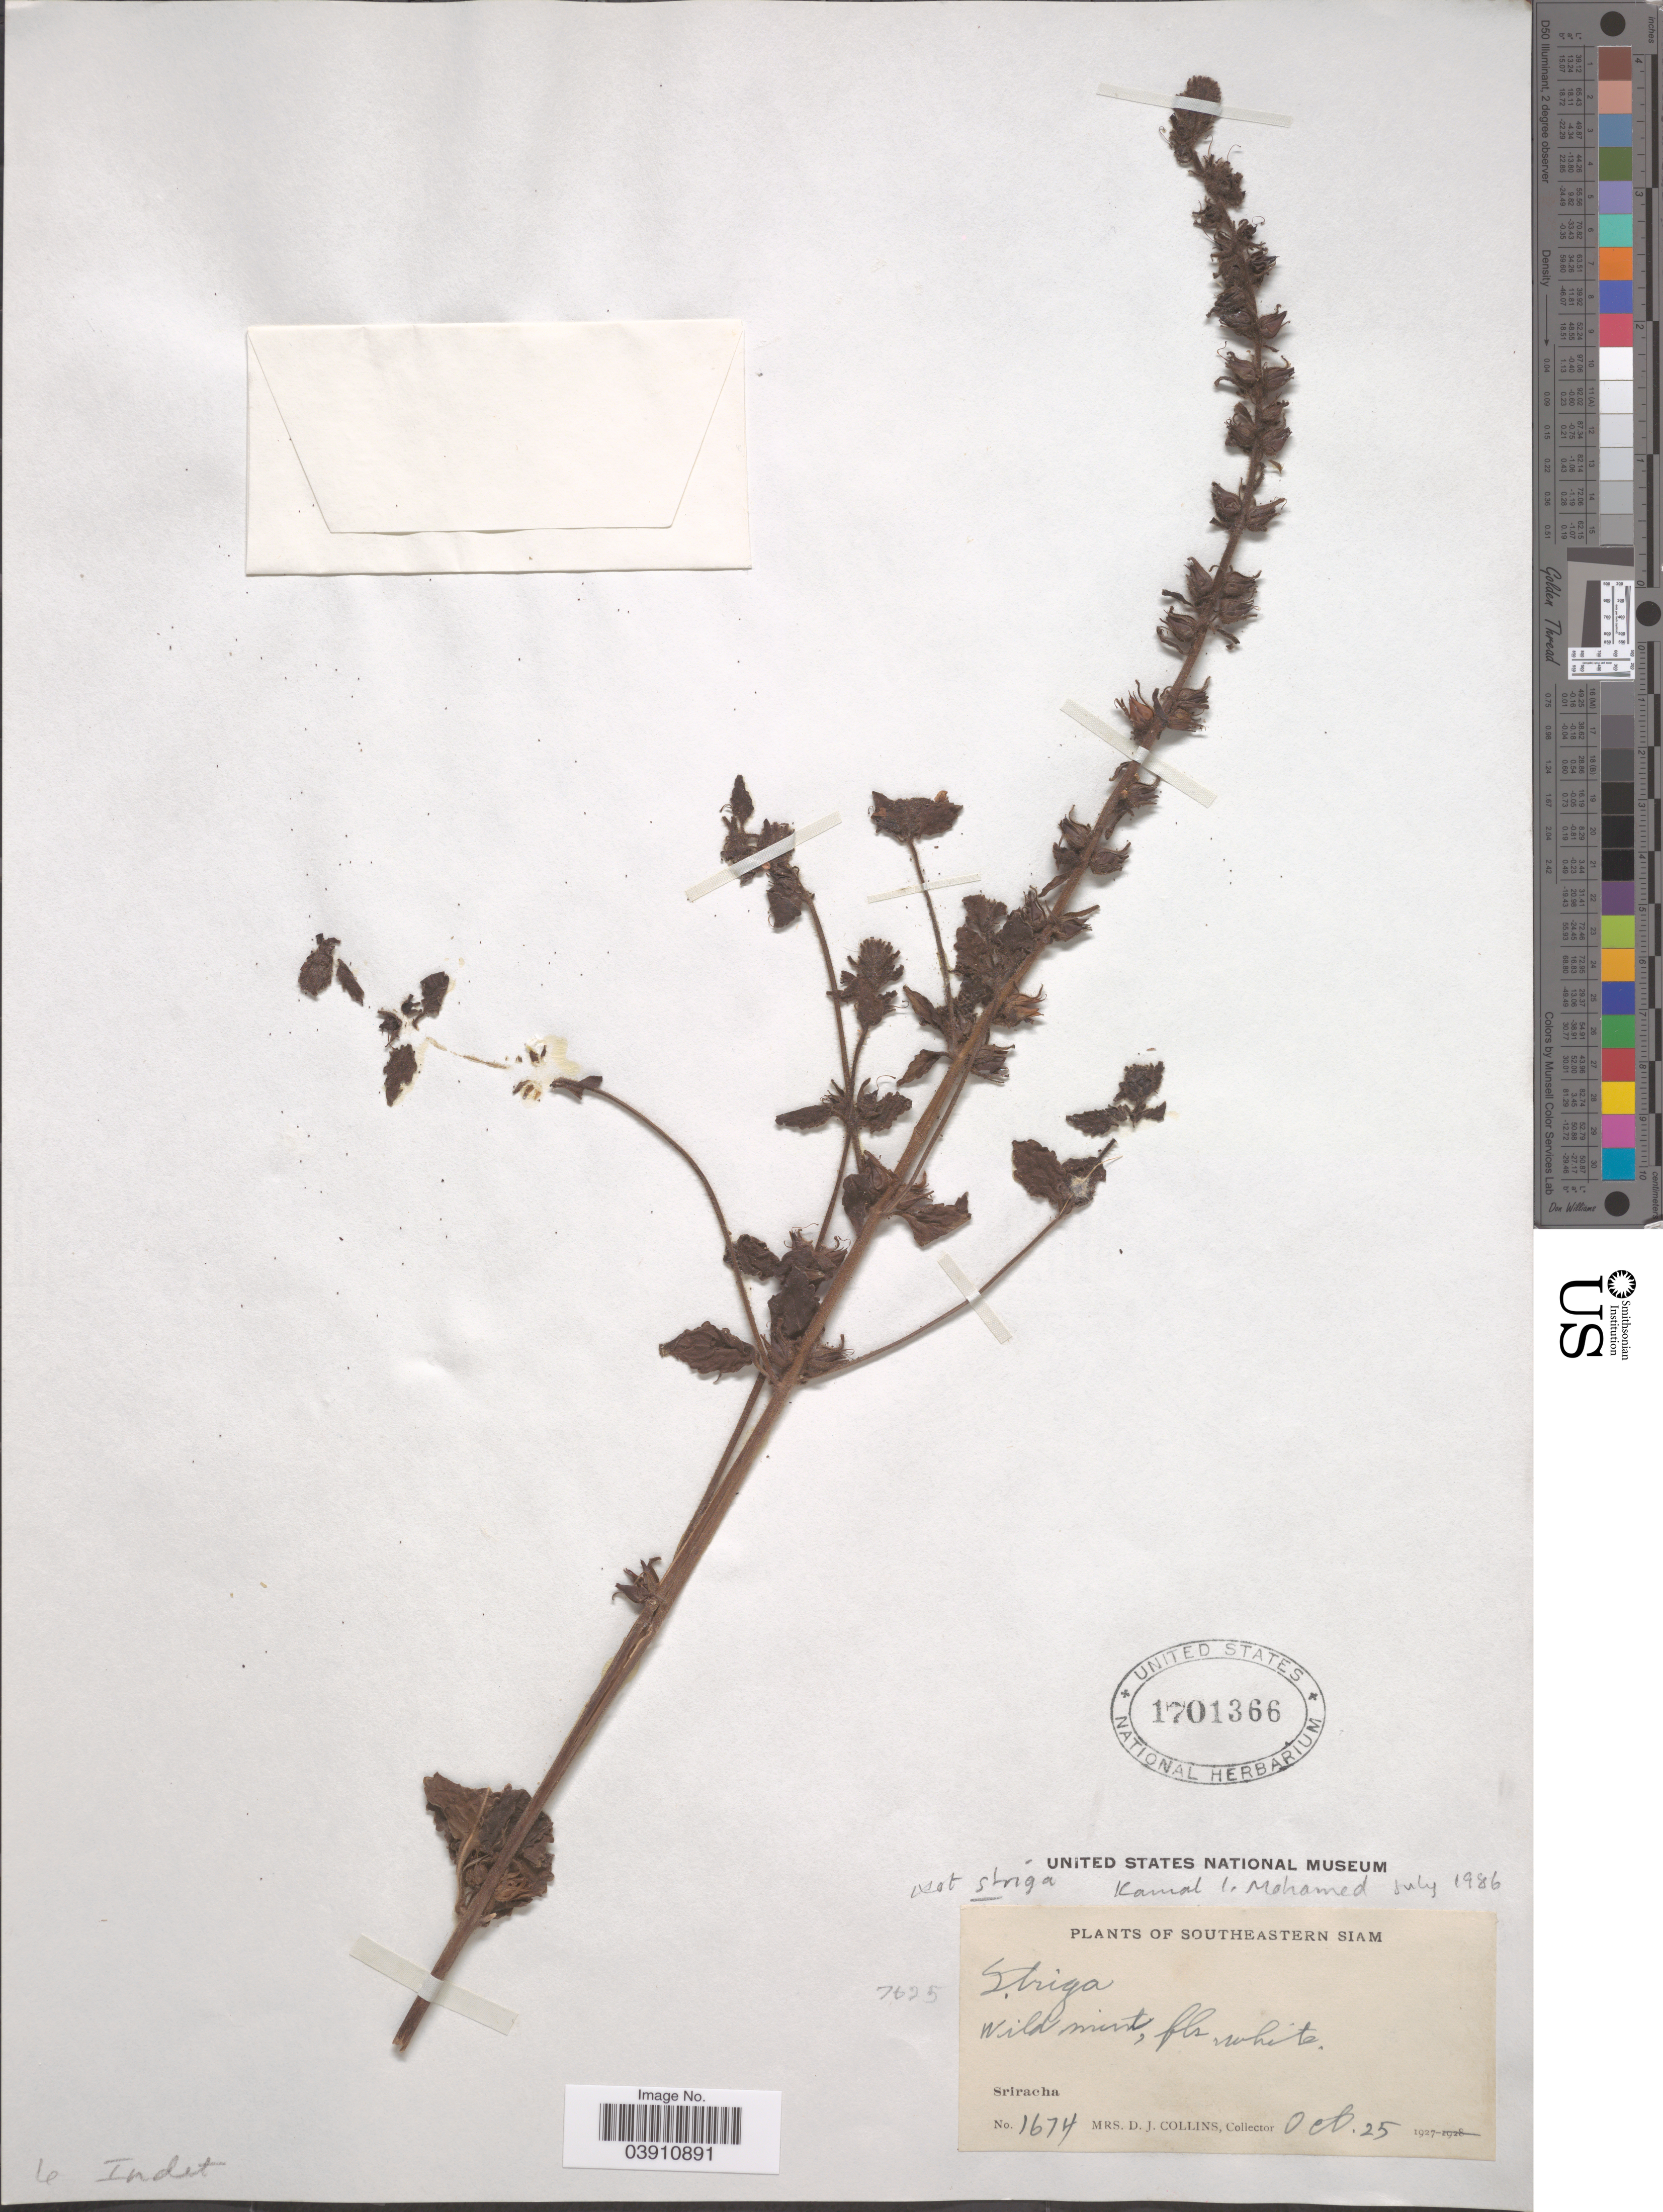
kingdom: Plantae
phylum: Tracheophyta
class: Magnoliopsida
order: Lamiales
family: Orobanchaceae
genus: Striga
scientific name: Striga sp.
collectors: Mrs. D. J. Collins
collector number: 1674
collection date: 1927-10-25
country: Thailand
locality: Southeastern Siam. Sriracha.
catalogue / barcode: US 1701366